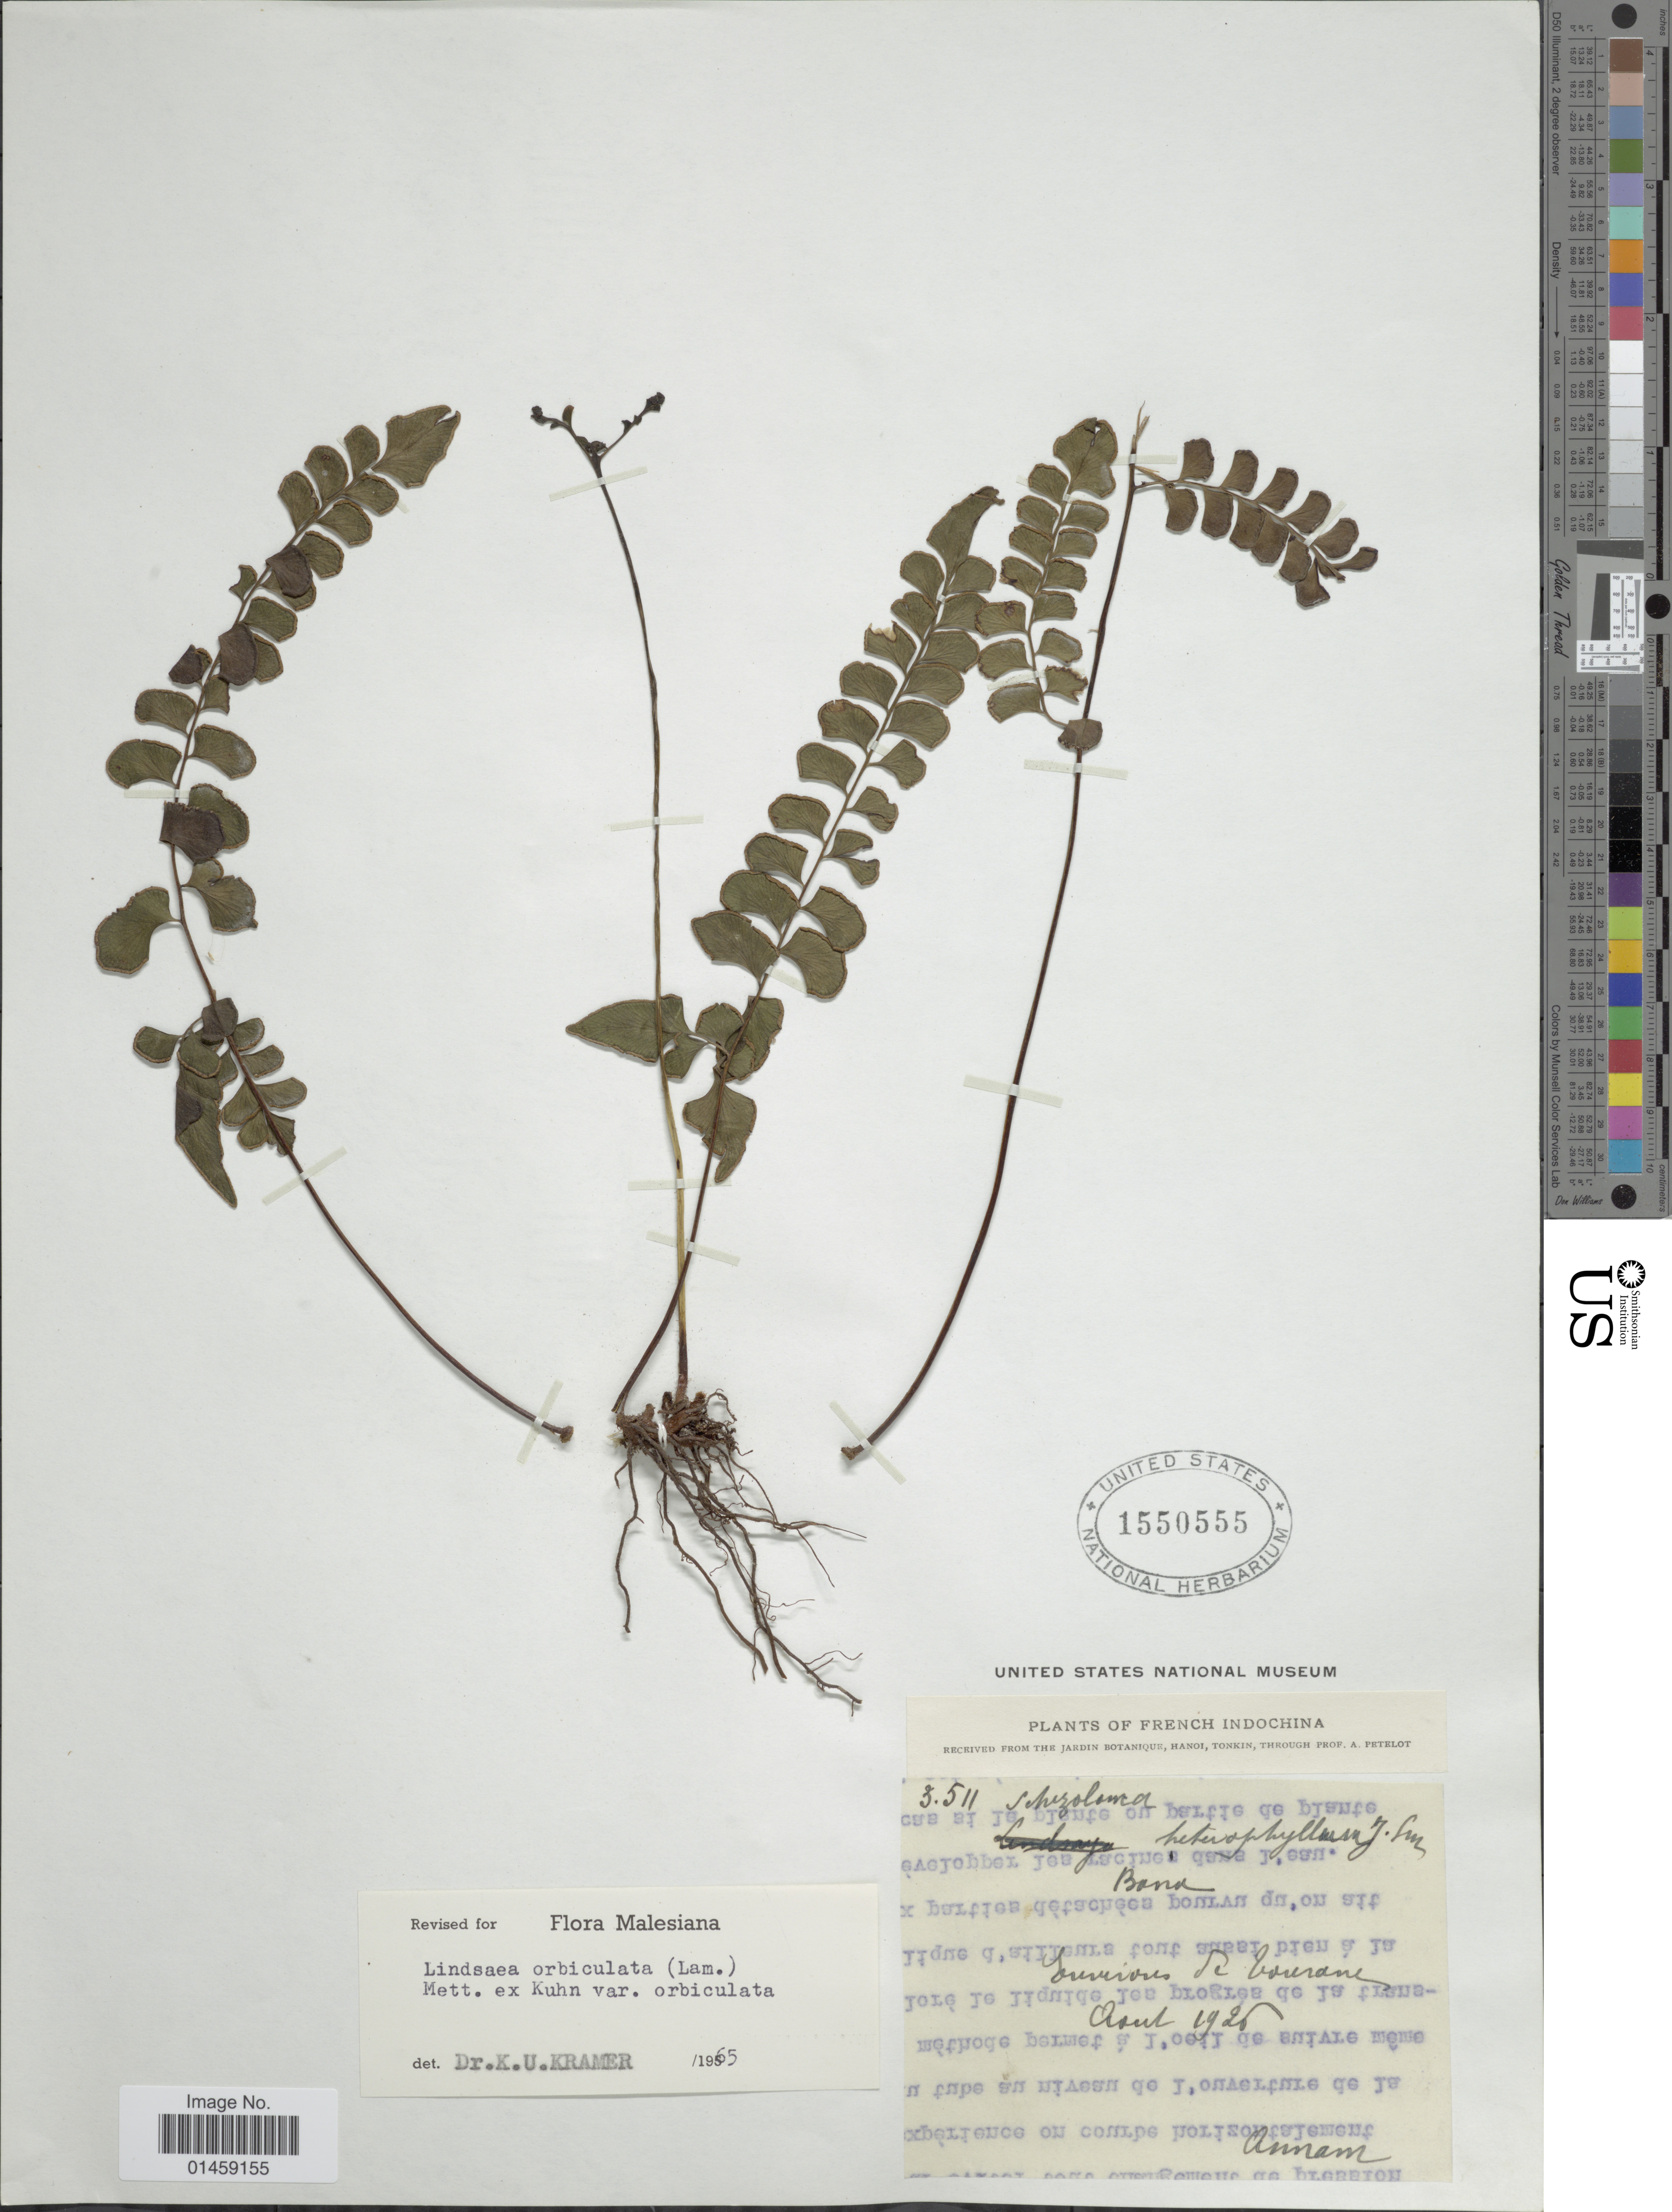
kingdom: Plantae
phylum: Tracheophyta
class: Polypodiopsida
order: Polypodiales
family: Lindsaeaceae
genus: Lindsaea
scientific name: Lindsaea orbiculata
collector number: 3511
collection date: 1926-08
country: Vietnam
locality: Annam. Environs de Tourane. French Indochina.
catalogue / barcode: US 1550555